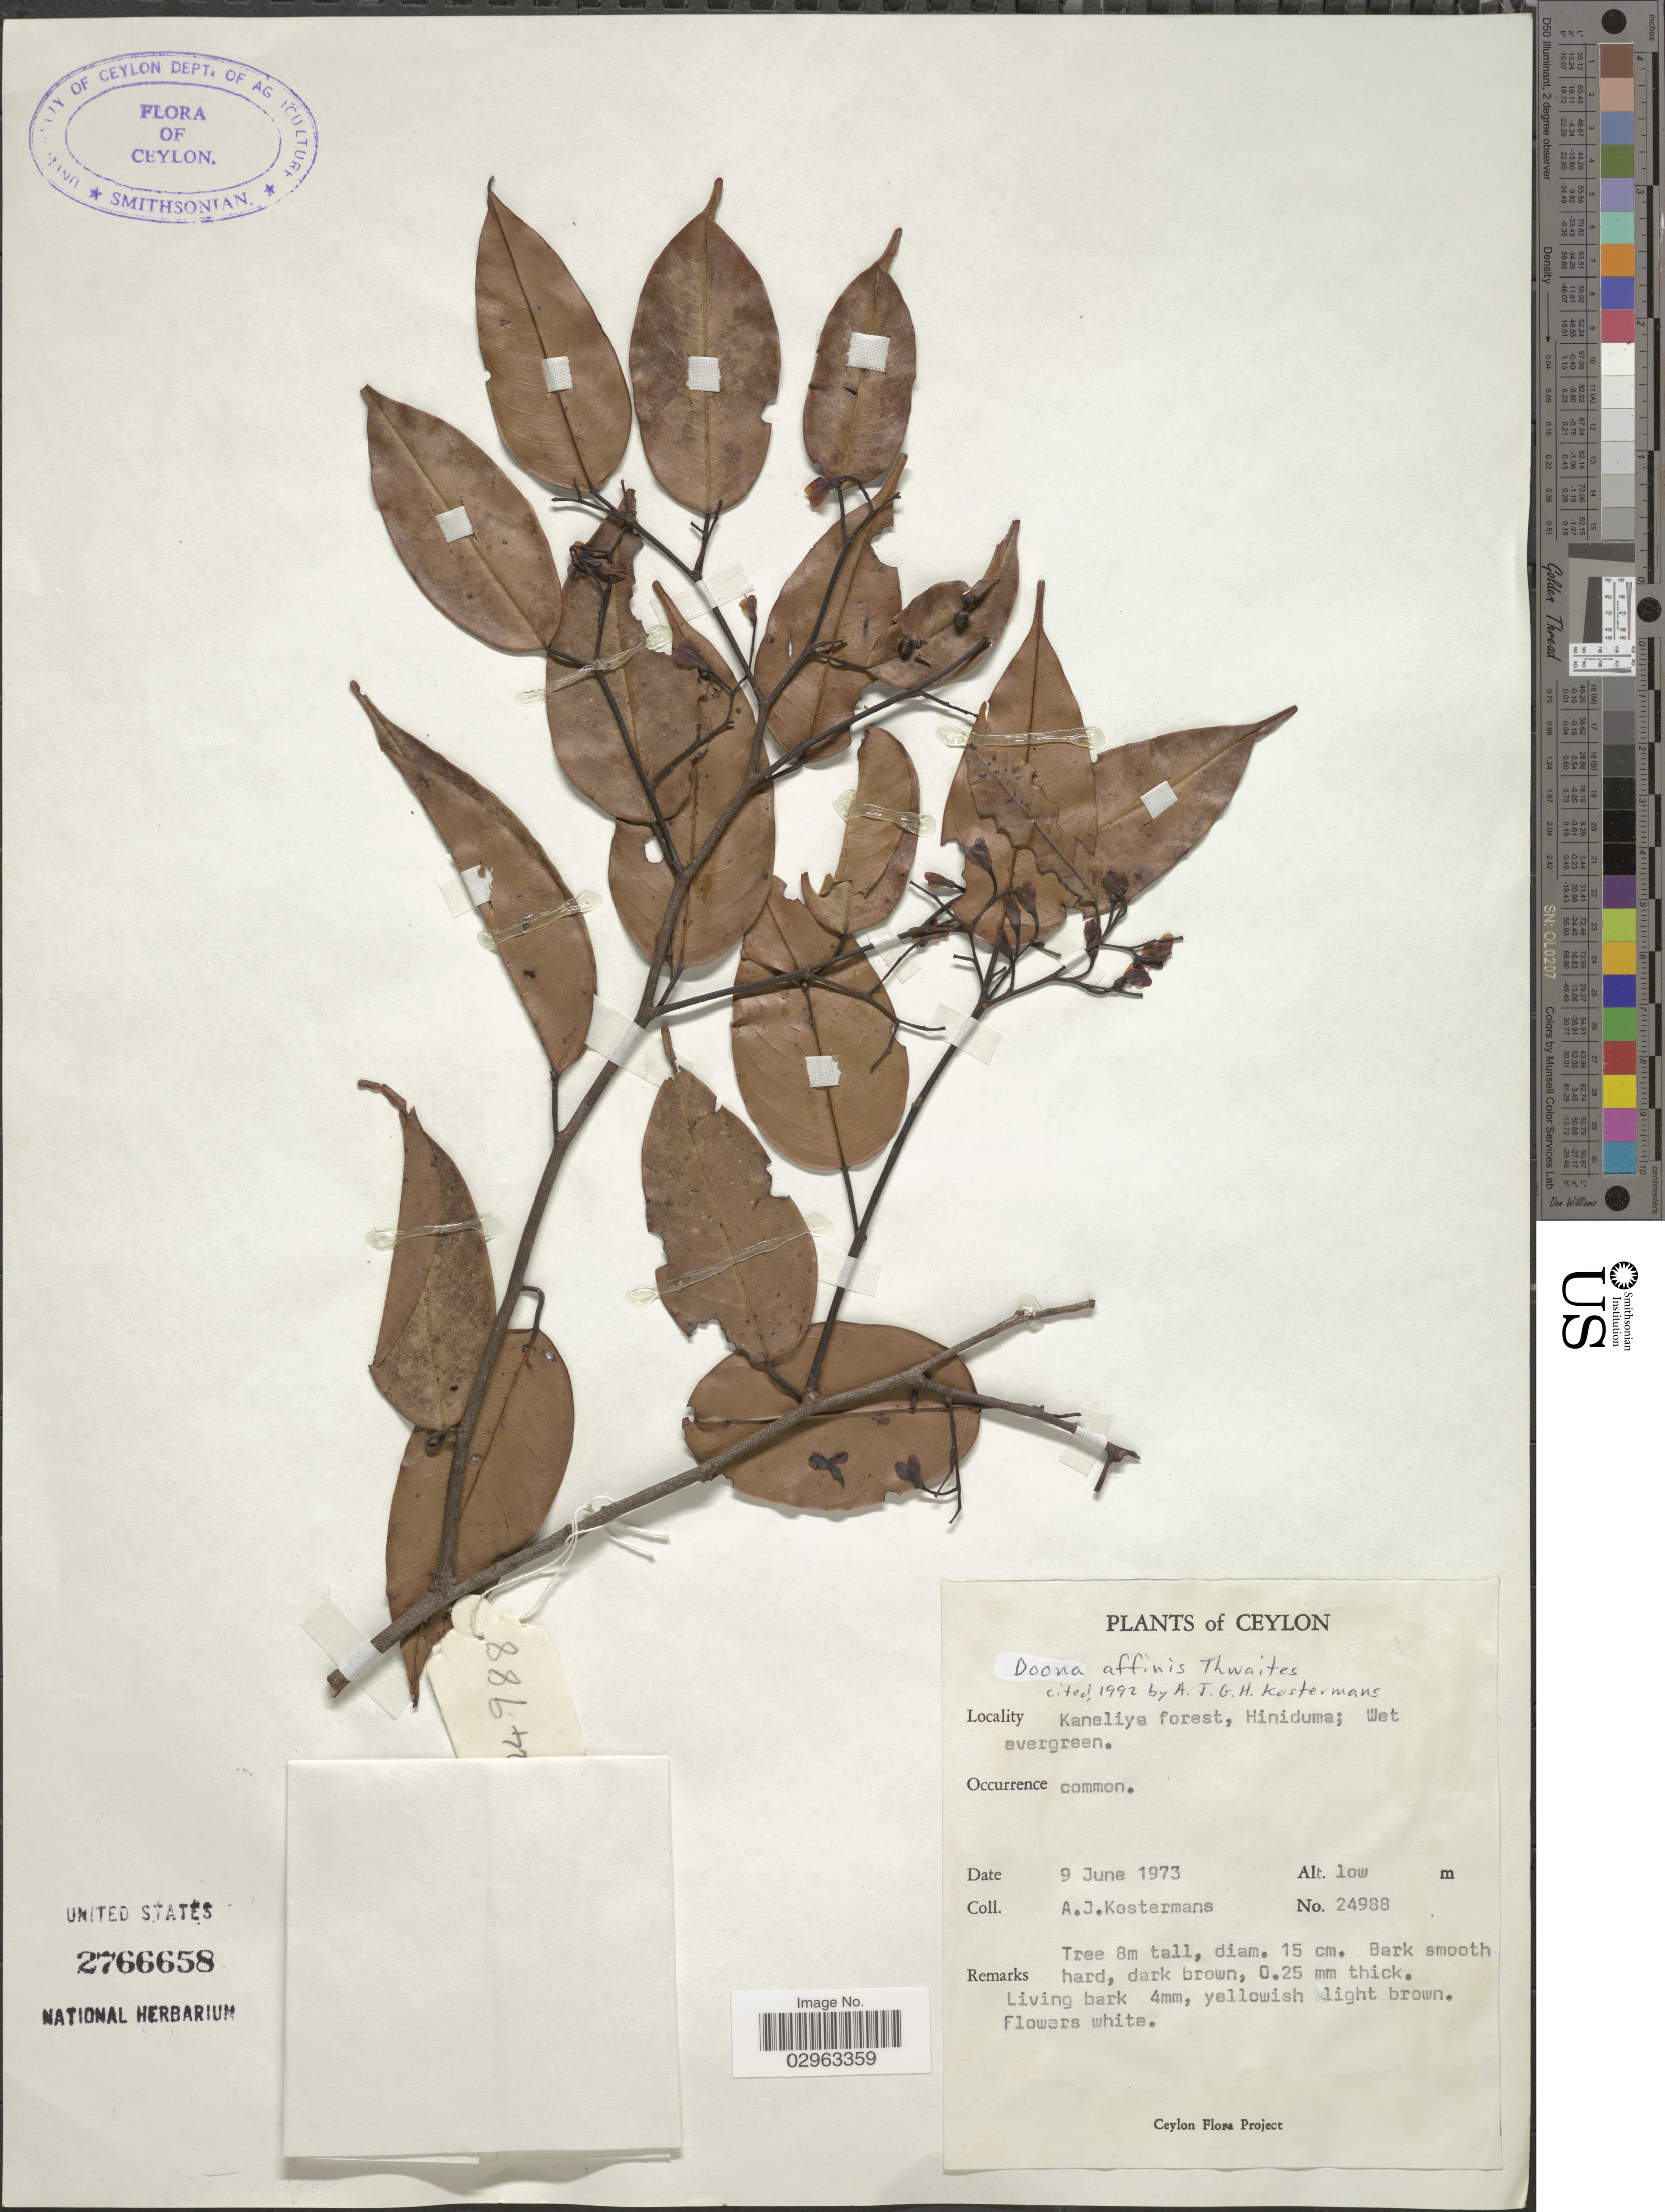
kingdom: Plantae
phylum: Tracheophyta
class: Magnoliopsida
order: Malvales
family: Dipterocarpaceae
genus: Doona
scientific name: Doona affinis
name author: Thwaites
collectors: A. J. G. Kostermans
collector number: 24988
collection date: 1973-06-09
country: Sri Lanka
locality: Ceylon, Kaneliya Forest, Hiniduma.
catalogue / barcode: US 2766658